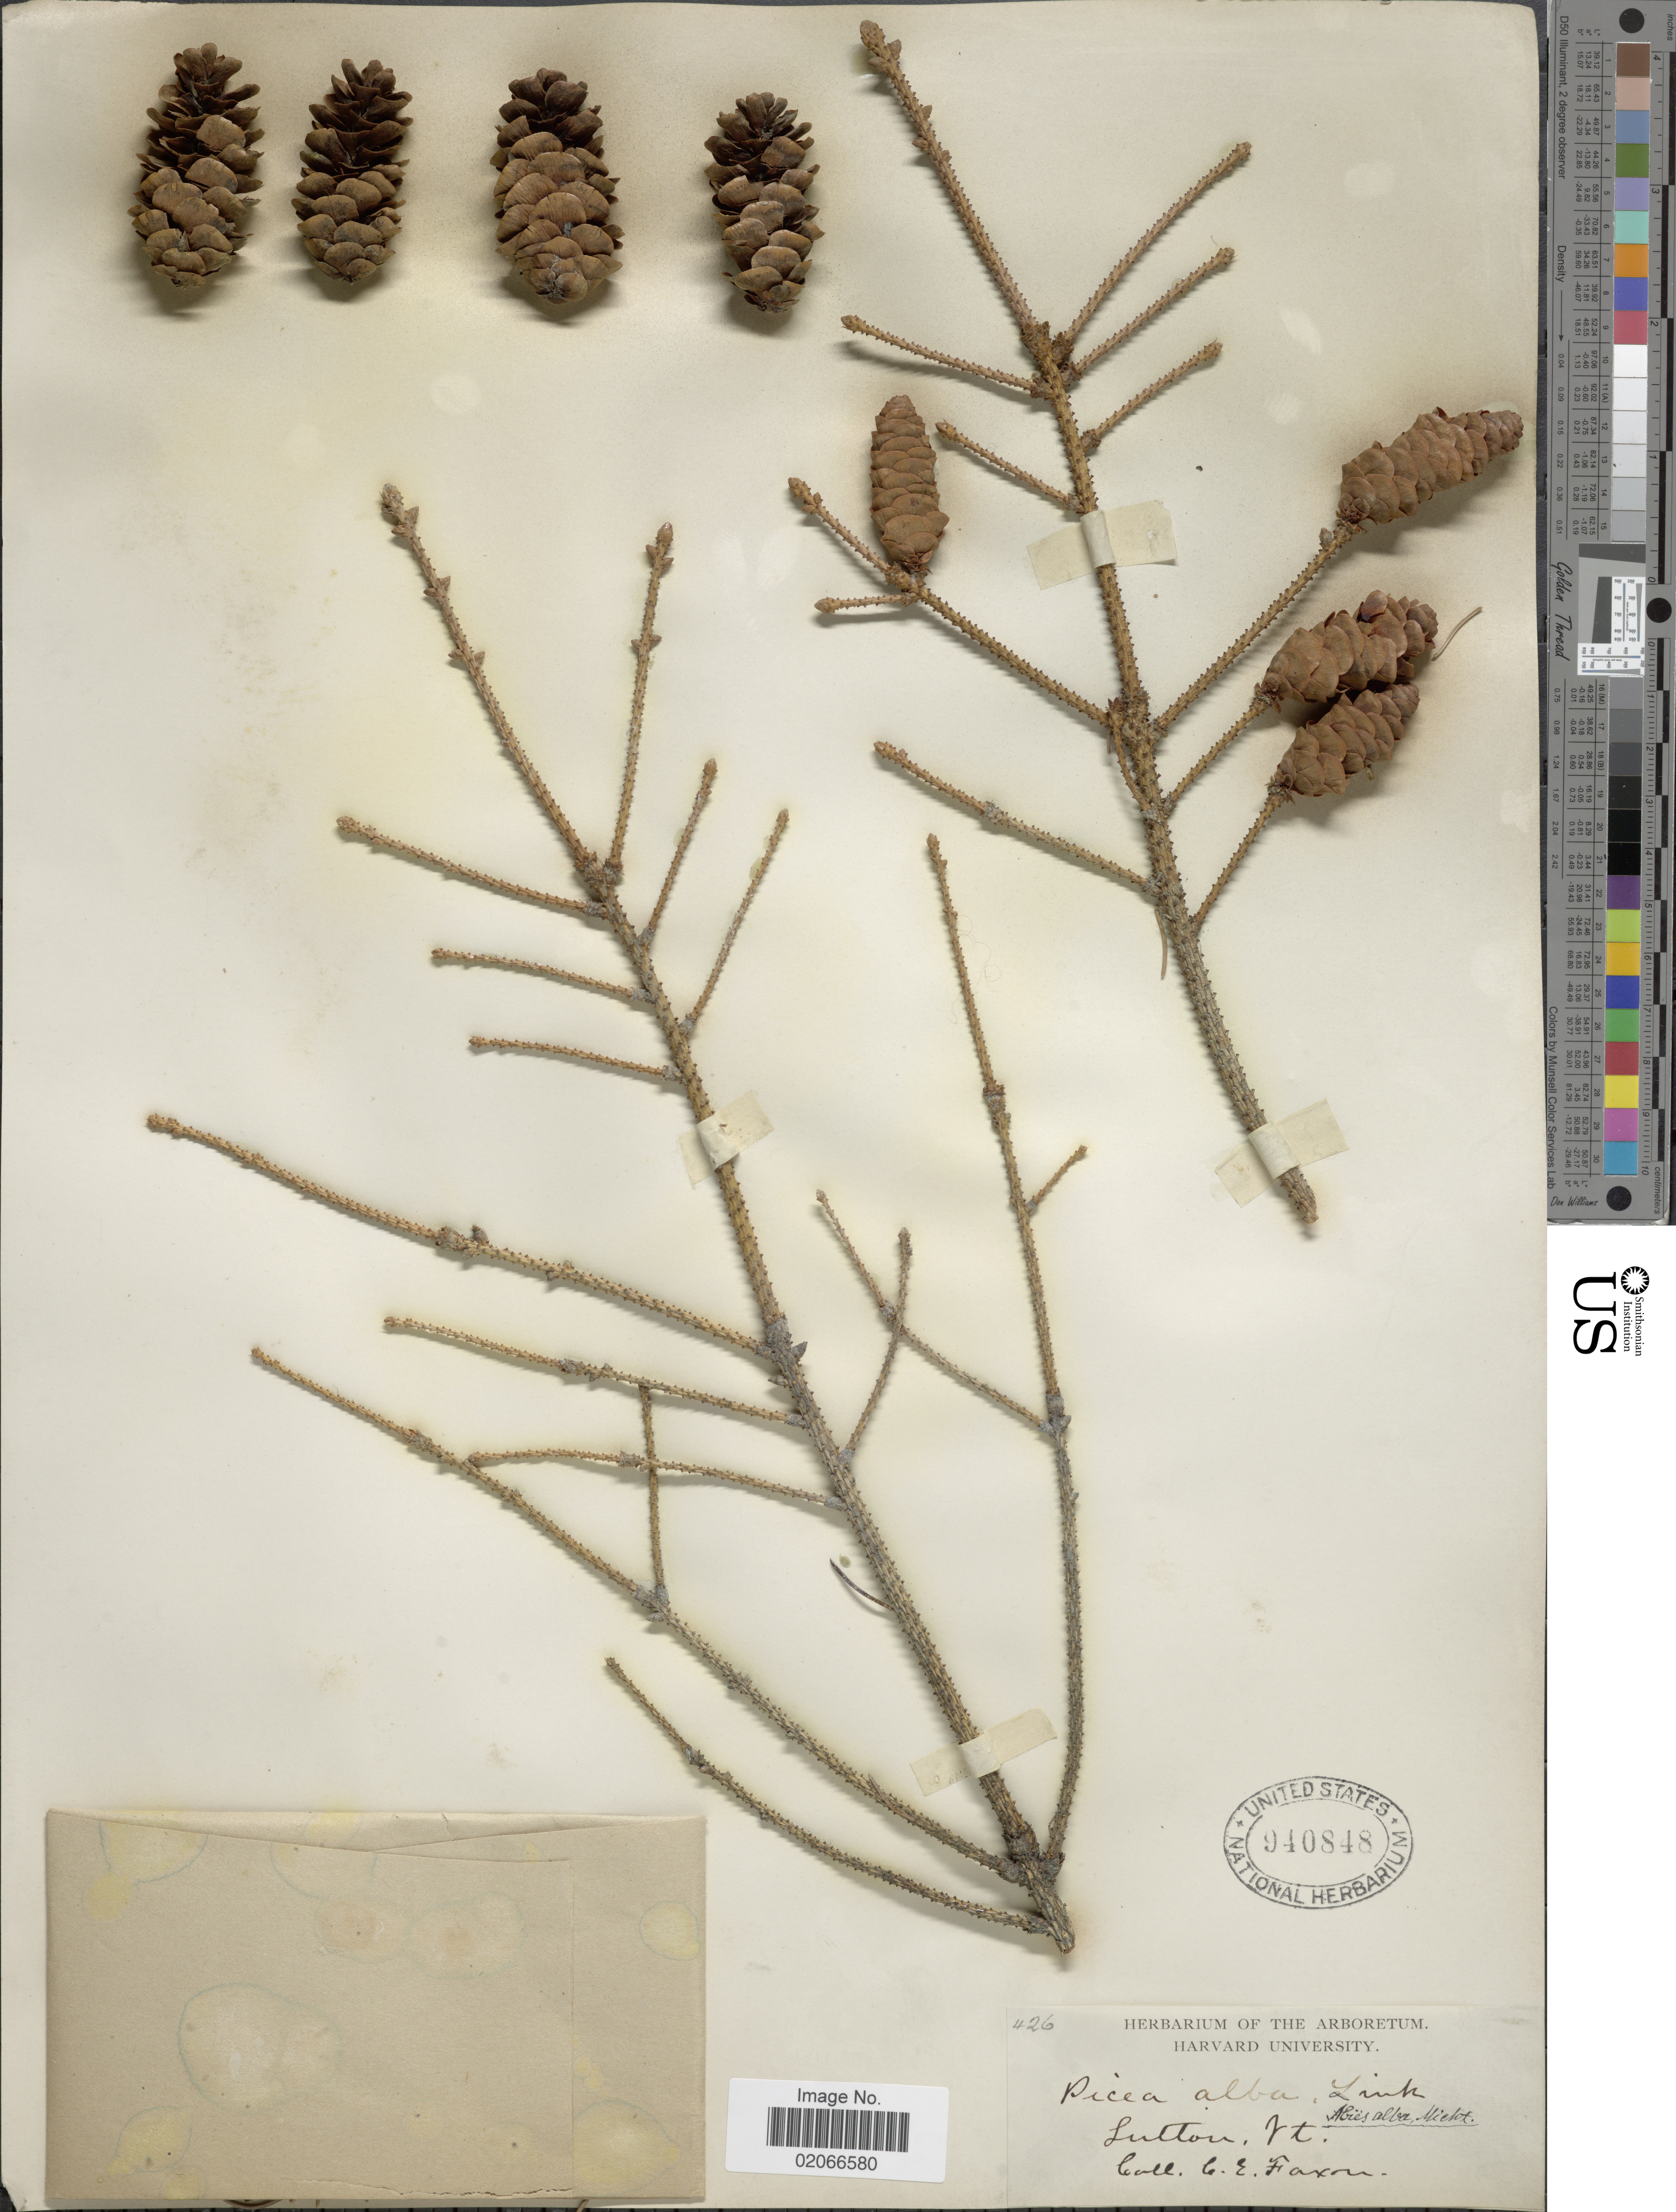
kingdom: Plantae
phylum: Tracheophyta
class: Pinopsida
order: Pinales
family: Pinaceae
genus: Picea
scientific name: Picea glauca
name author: (Moench) Voss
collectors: C. Faxon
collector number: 426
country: United States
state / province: Vermont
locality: Sutton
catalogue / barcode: US 940848